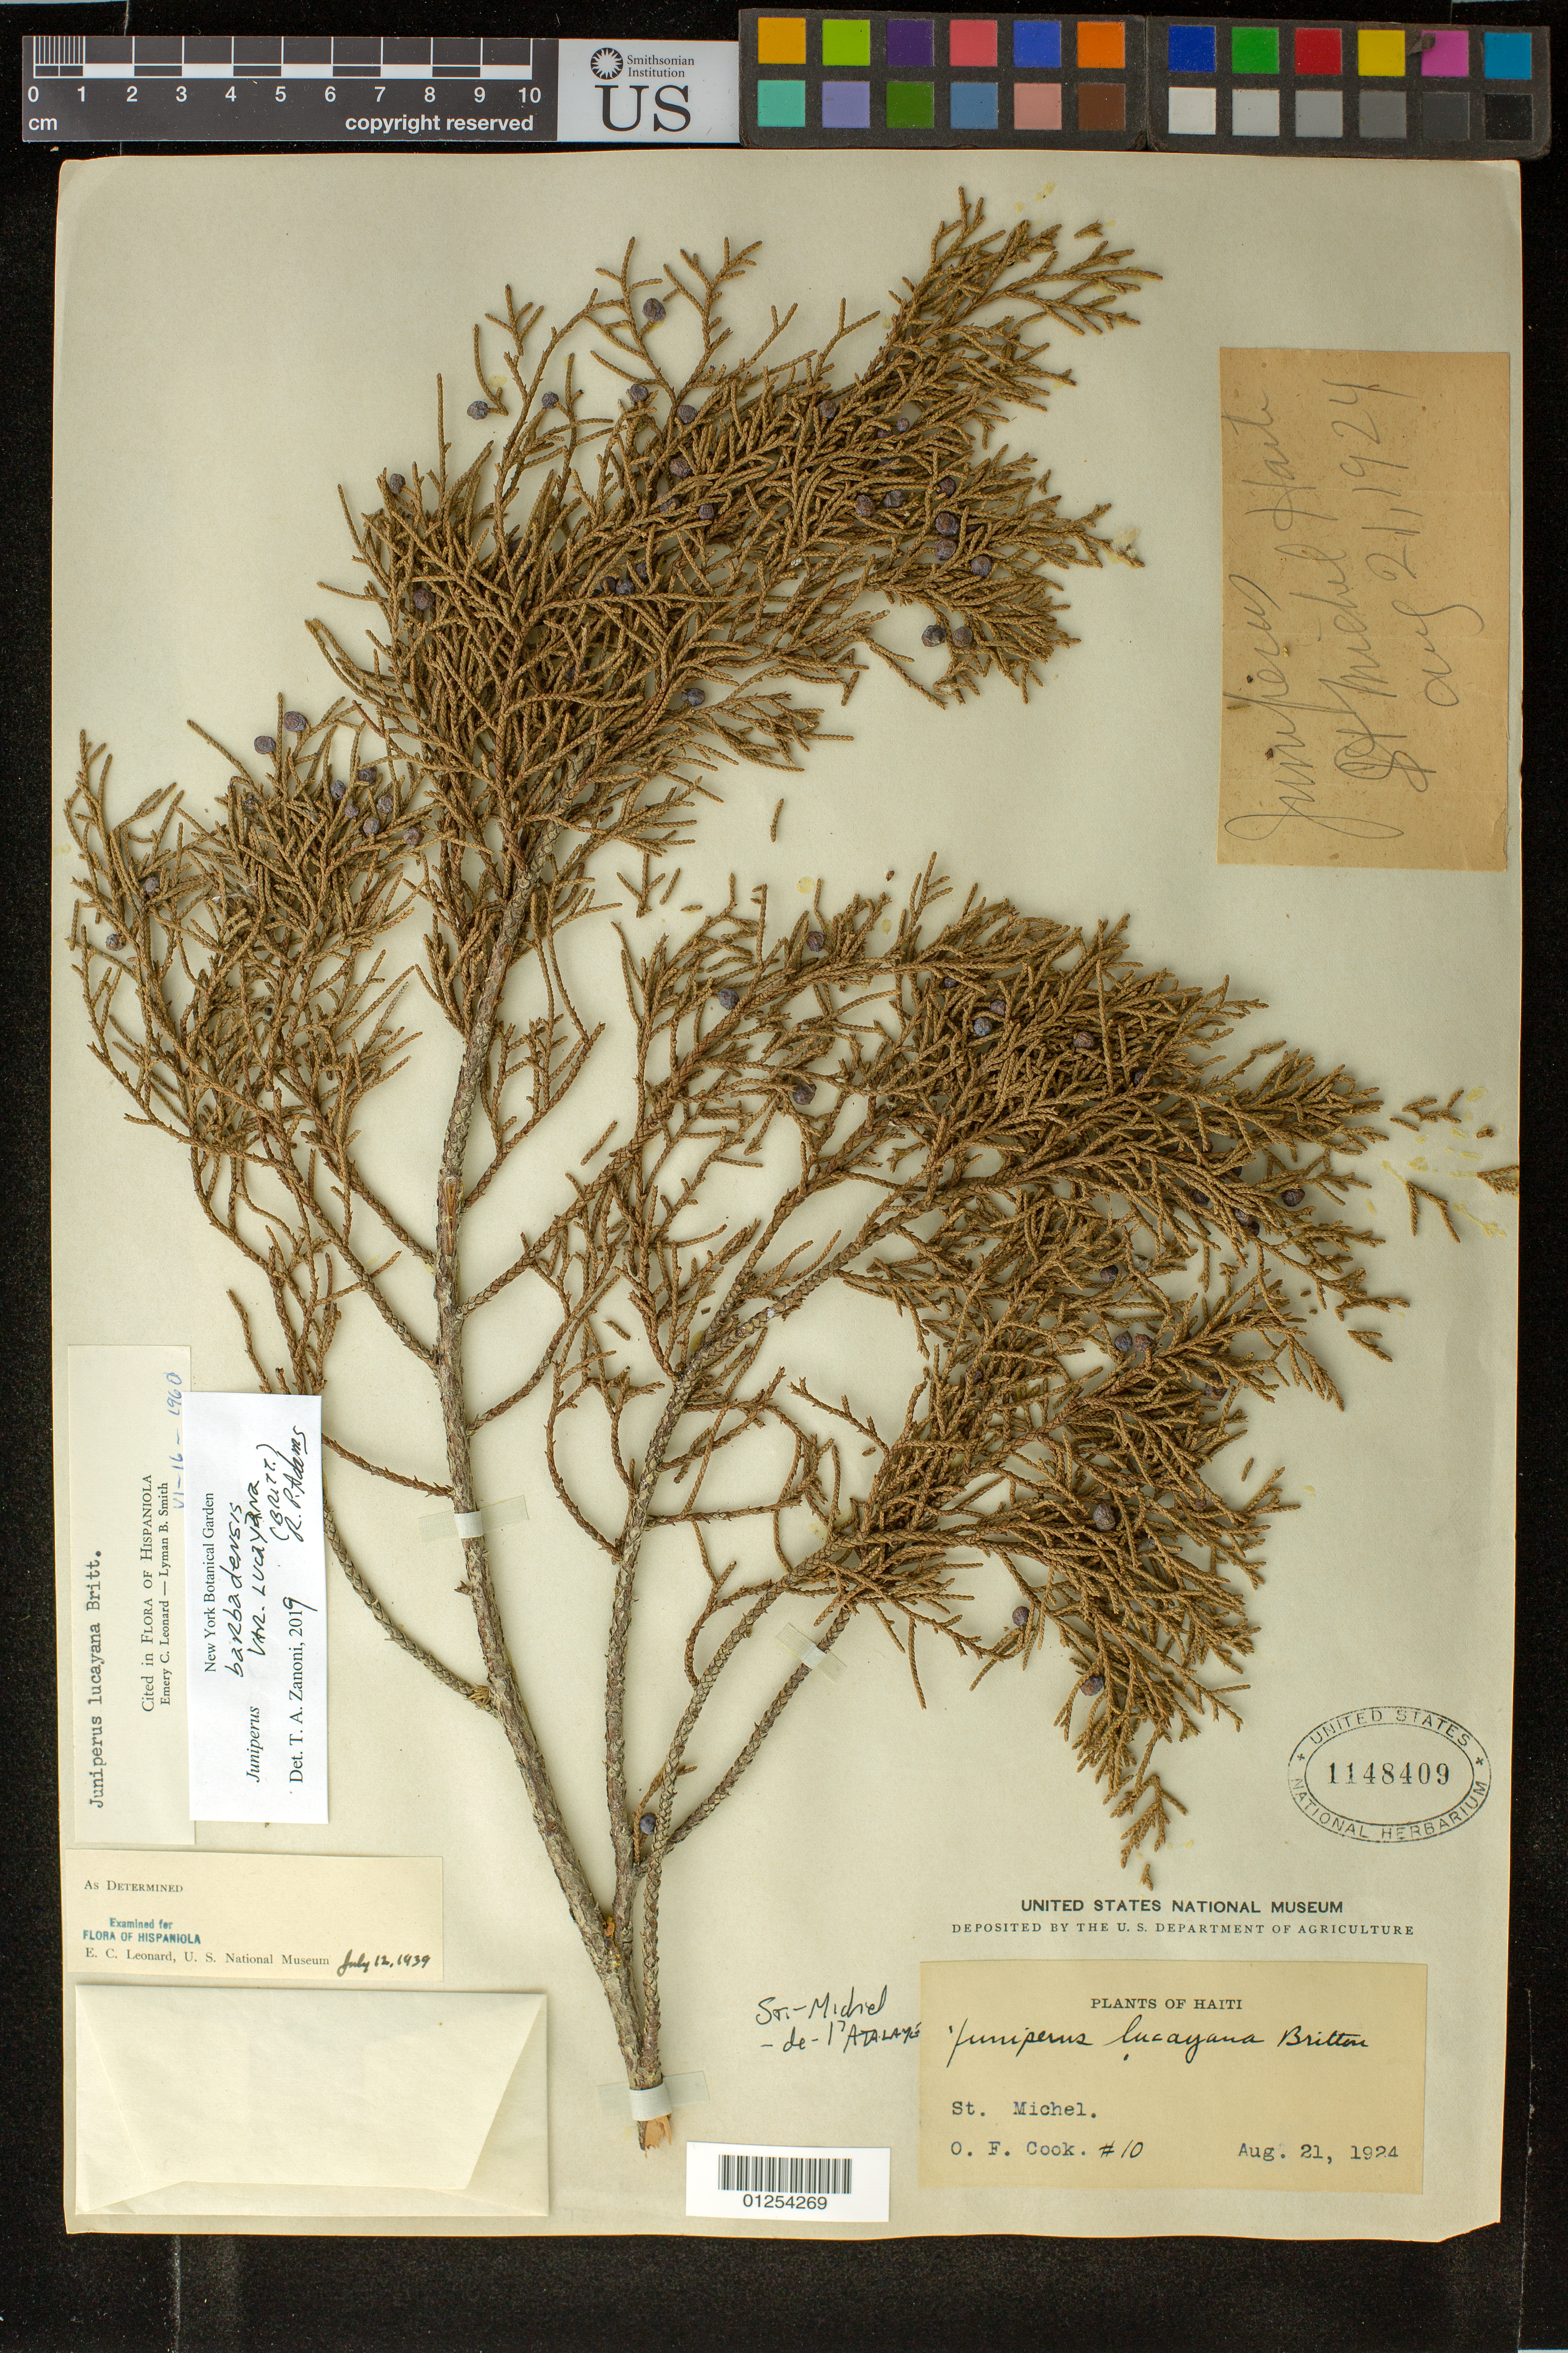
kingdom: Plantae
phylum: Tracheophyta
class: Pinopsida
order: Pinales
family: Cupressaceae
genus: Juniperus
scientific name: Juniperus barbadensis var. lucayana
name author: (Britton) R.P. Adams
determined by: Zanoni, T. A., (NY), New York Botanical Garden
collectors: O. F. Cook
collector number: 10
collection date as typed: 21 Aug 1924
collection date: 1924-08-21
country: Haiti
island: Hispaniola Island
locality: St. Michel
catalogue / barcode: US 1148409